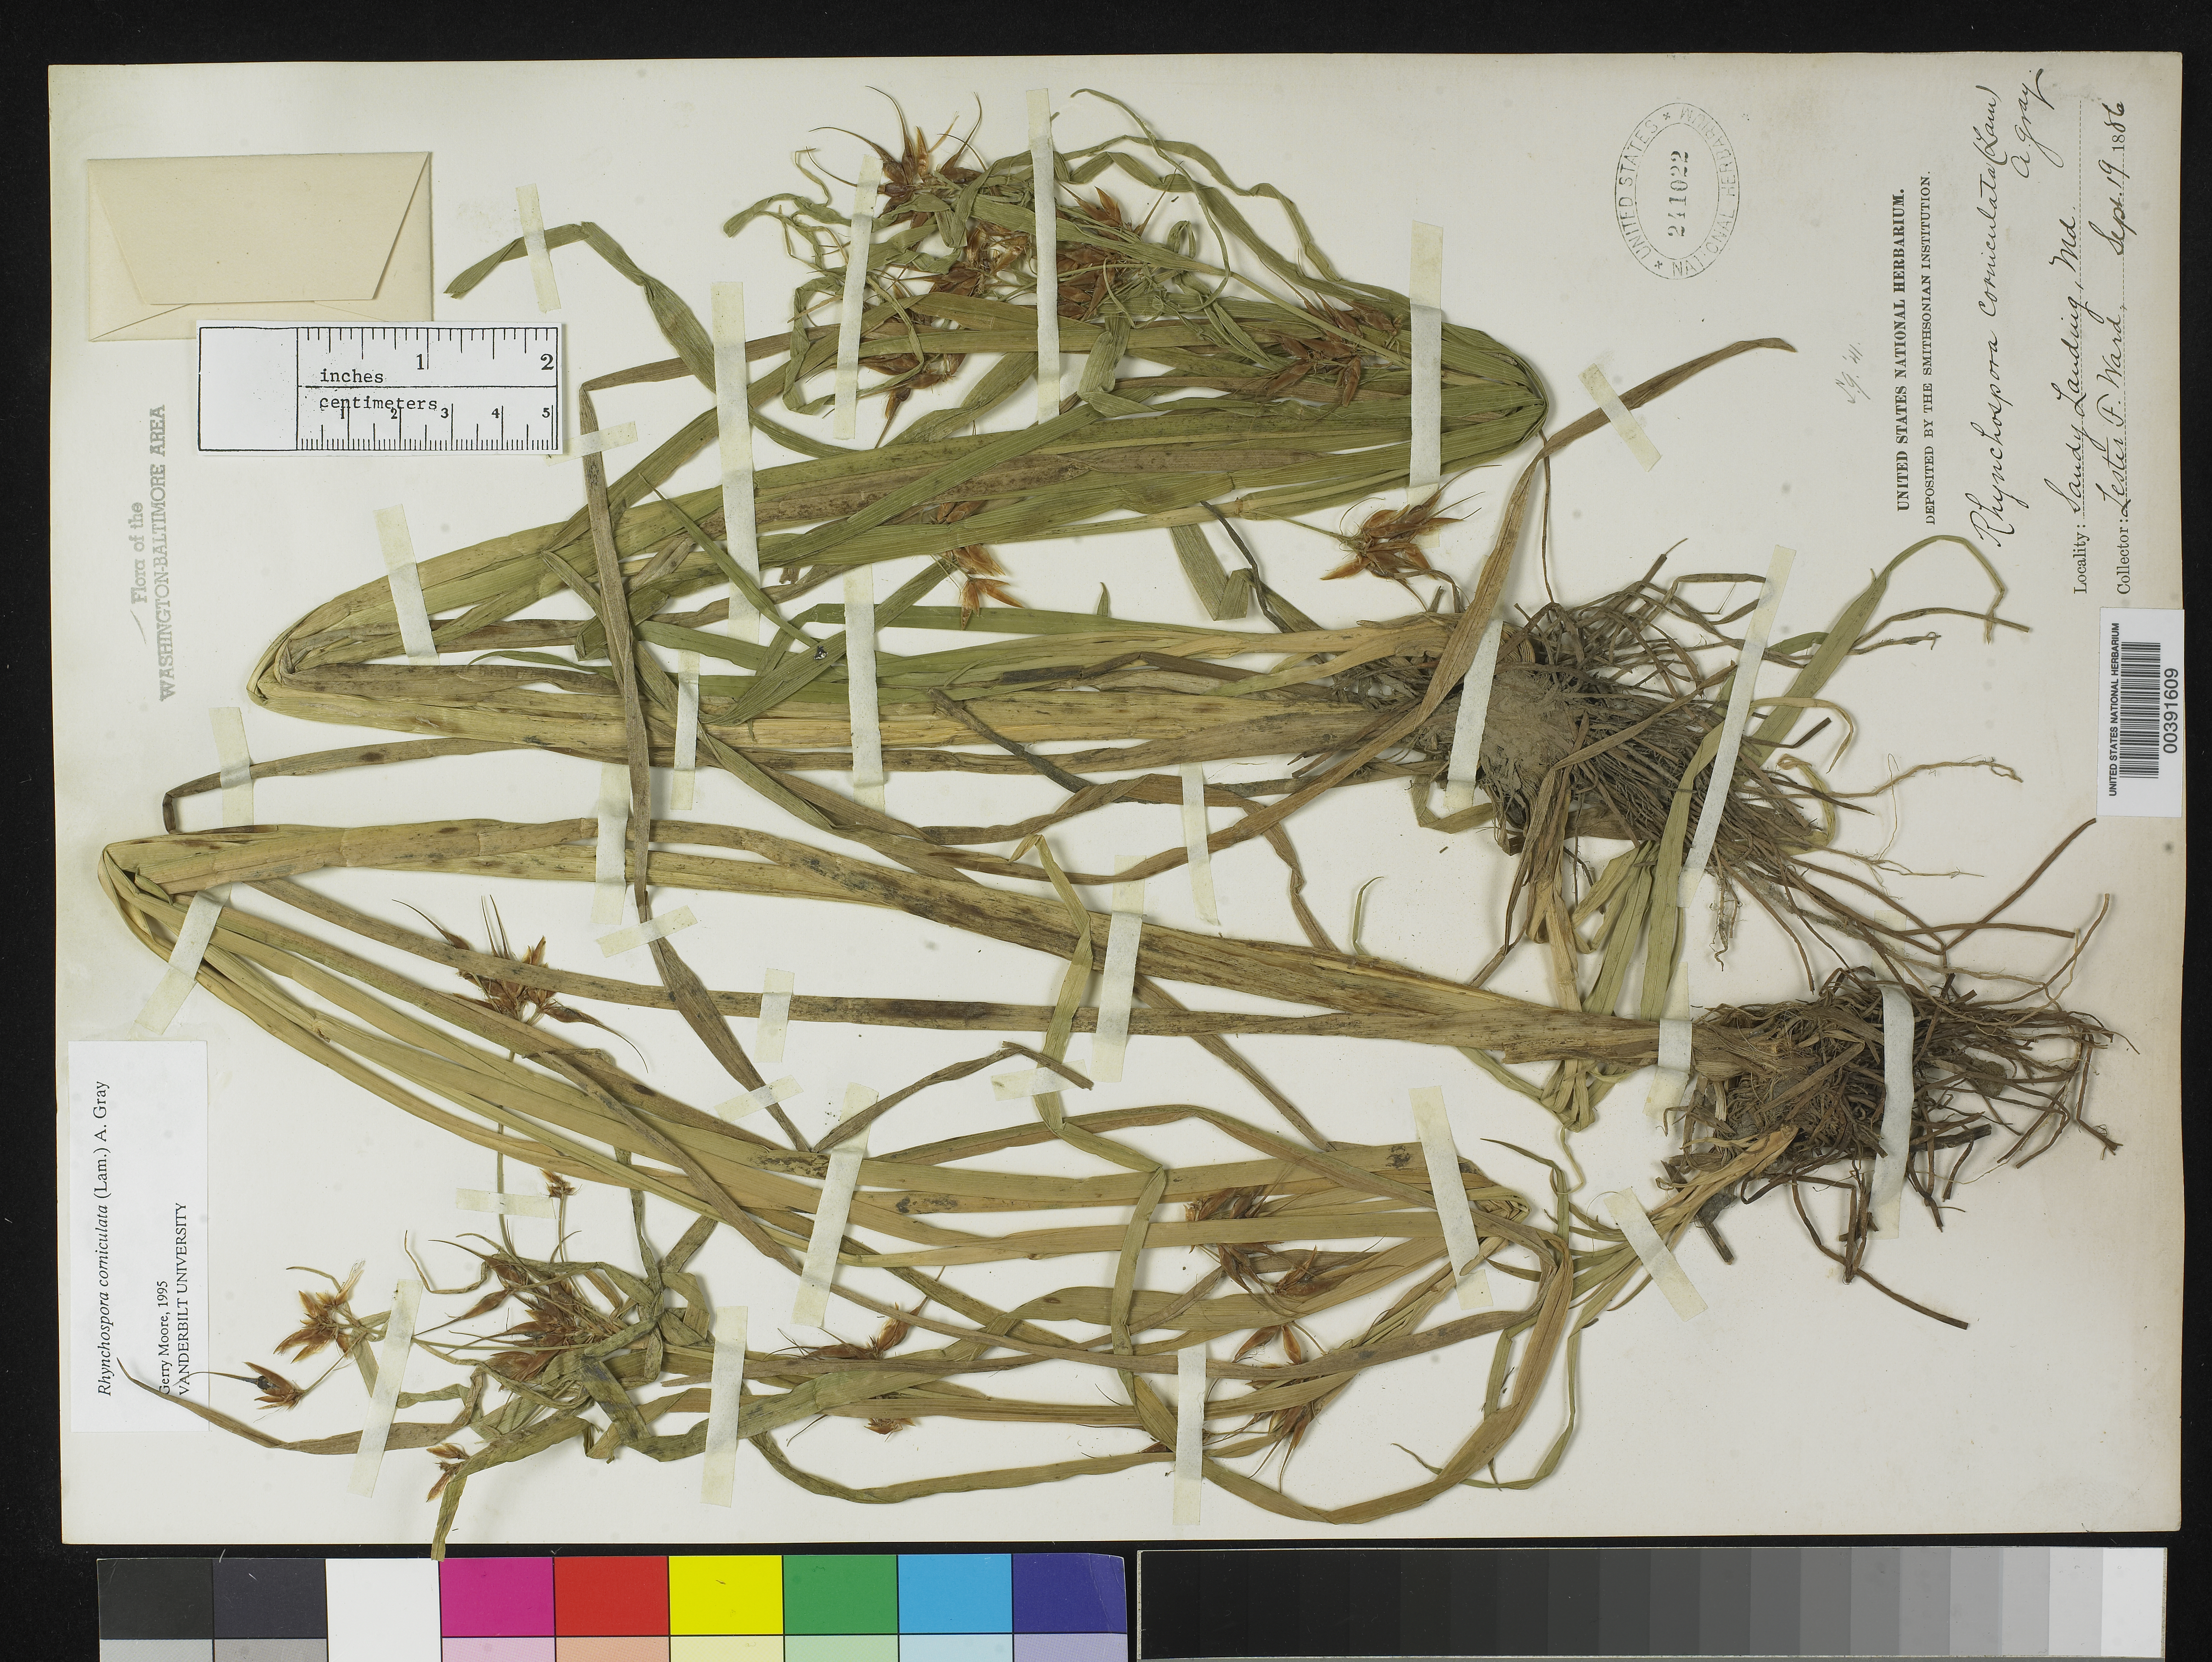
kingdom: Plantae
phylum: Tracheophyta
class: Liliopsida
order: Poales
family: Cyperaceae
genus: Rhynchospora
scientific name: Rhynchospora corniculata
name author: (Lam.) A. Gray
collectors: L. F. Ward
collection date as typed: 19 Sep 1886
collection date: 1886-09-19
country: United States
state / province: Maryland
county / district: Montgomery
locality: Sandy Landing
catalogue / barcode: US 241022